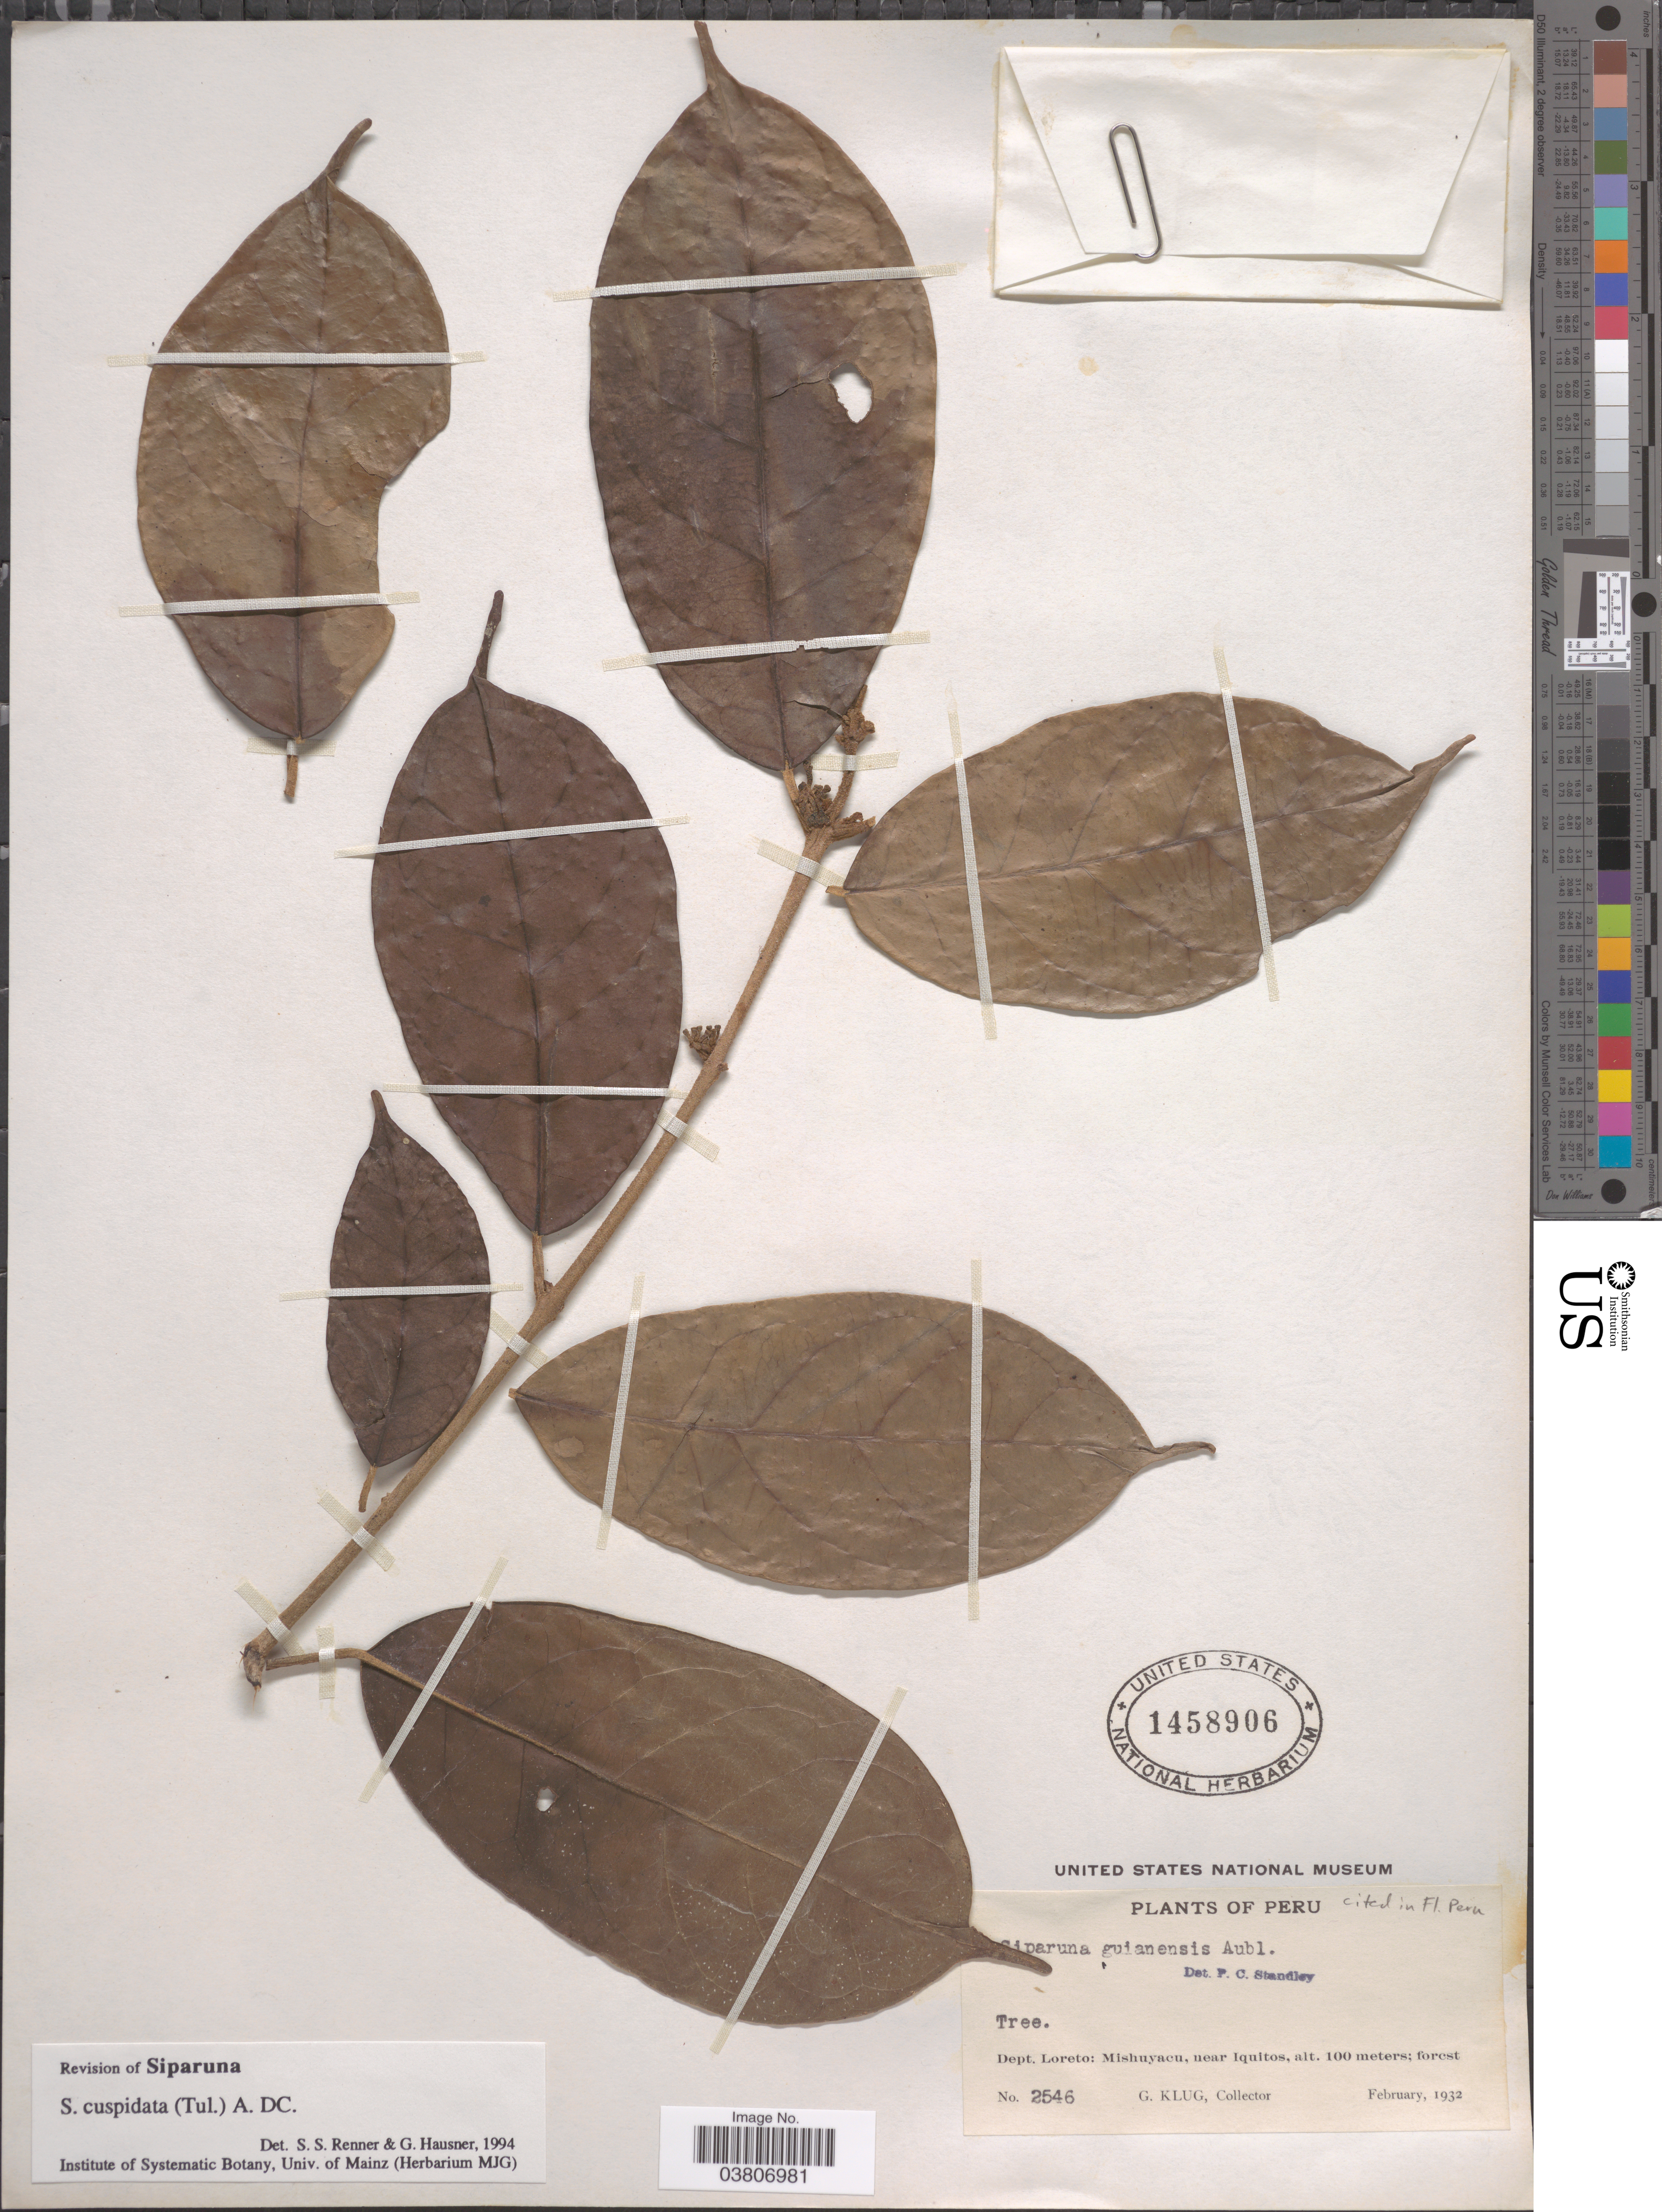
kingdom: Plantae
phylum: Tracheophyta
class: Magnoliopsida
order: Laurales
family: Siparunaceae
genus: Siparuna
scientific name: Siparuna cuspidata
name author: (Tul.) A. DC.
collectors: G. Klug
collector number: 2546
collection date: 1932-02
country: Peru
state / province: Loreto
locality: Dept. Loreto: Mishuyacu, near Iquitos.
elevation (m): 100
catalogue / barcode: US 1458906